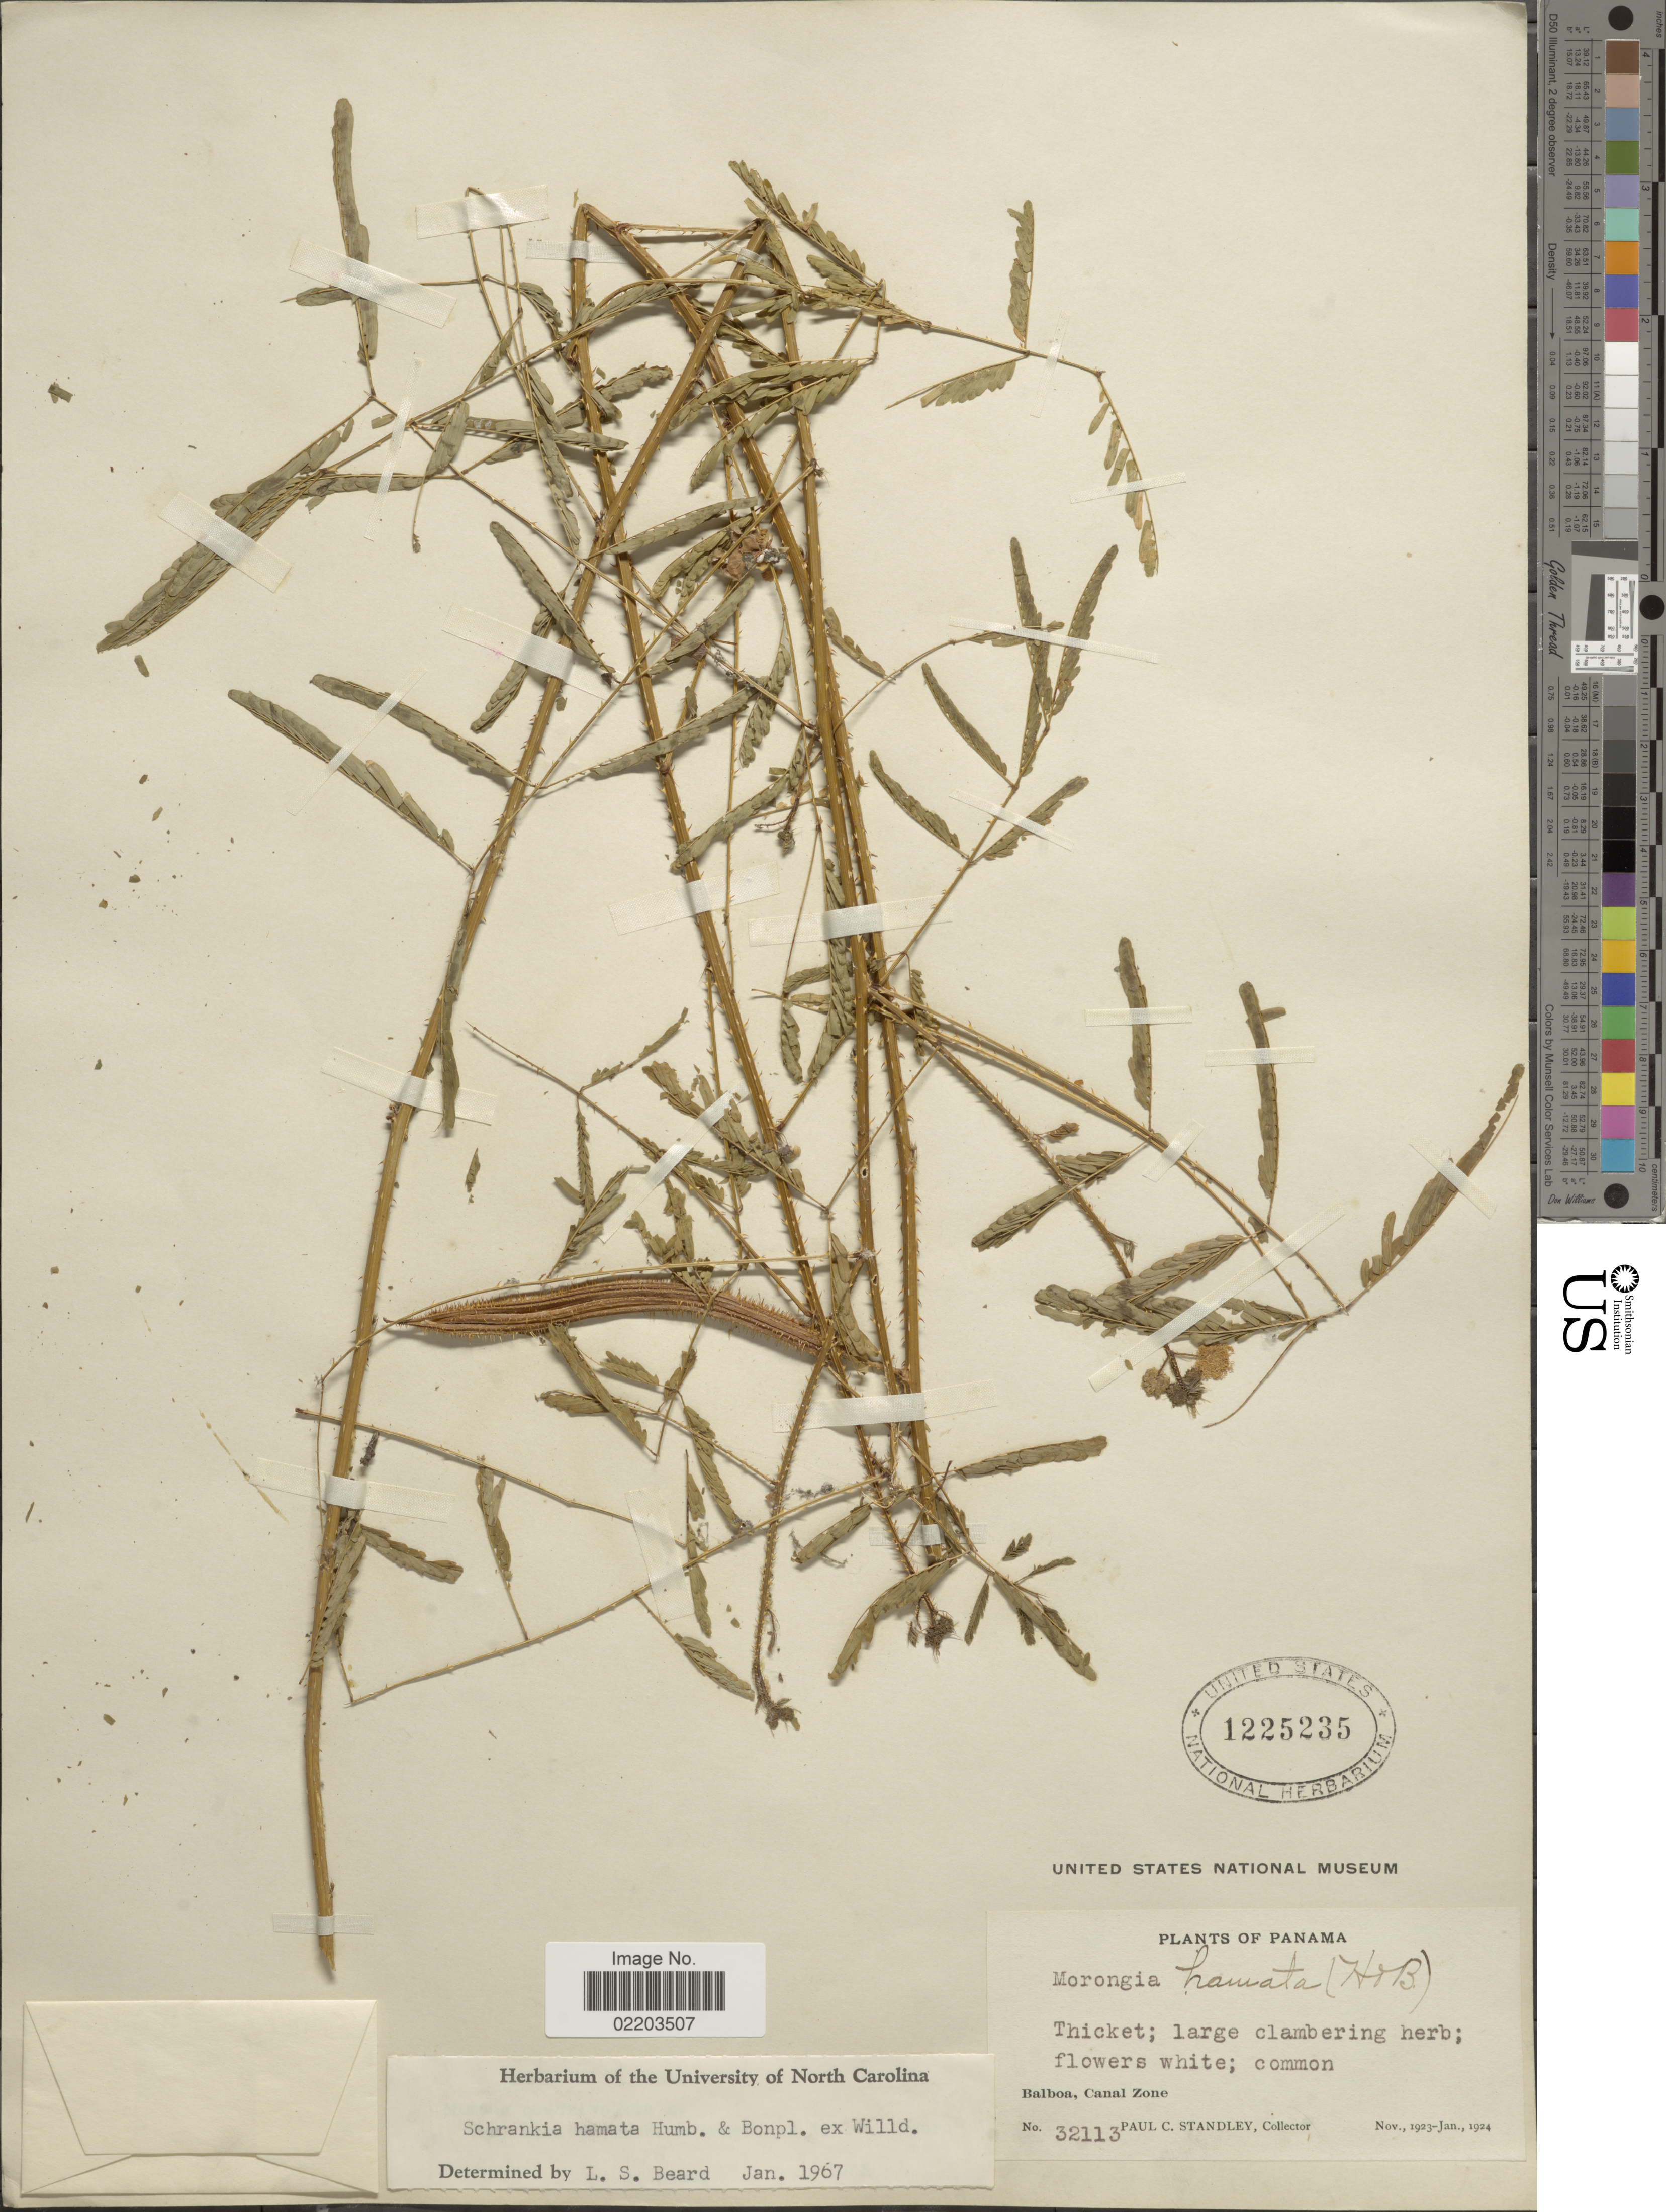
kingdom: Plantae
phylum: Tracheophyta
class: Magnoliopsida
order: Fabales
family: Fabaceae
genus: Mimosa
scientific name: Mimosa tetragona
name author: Poir.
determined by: U.S. National Herbarium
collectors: P. C. Standley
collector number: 32113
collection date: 1923-11/1924-01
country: Panama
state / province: Colón / Panamá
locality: Thicket; Balboa, Canal Zone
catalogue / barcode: US 1225235